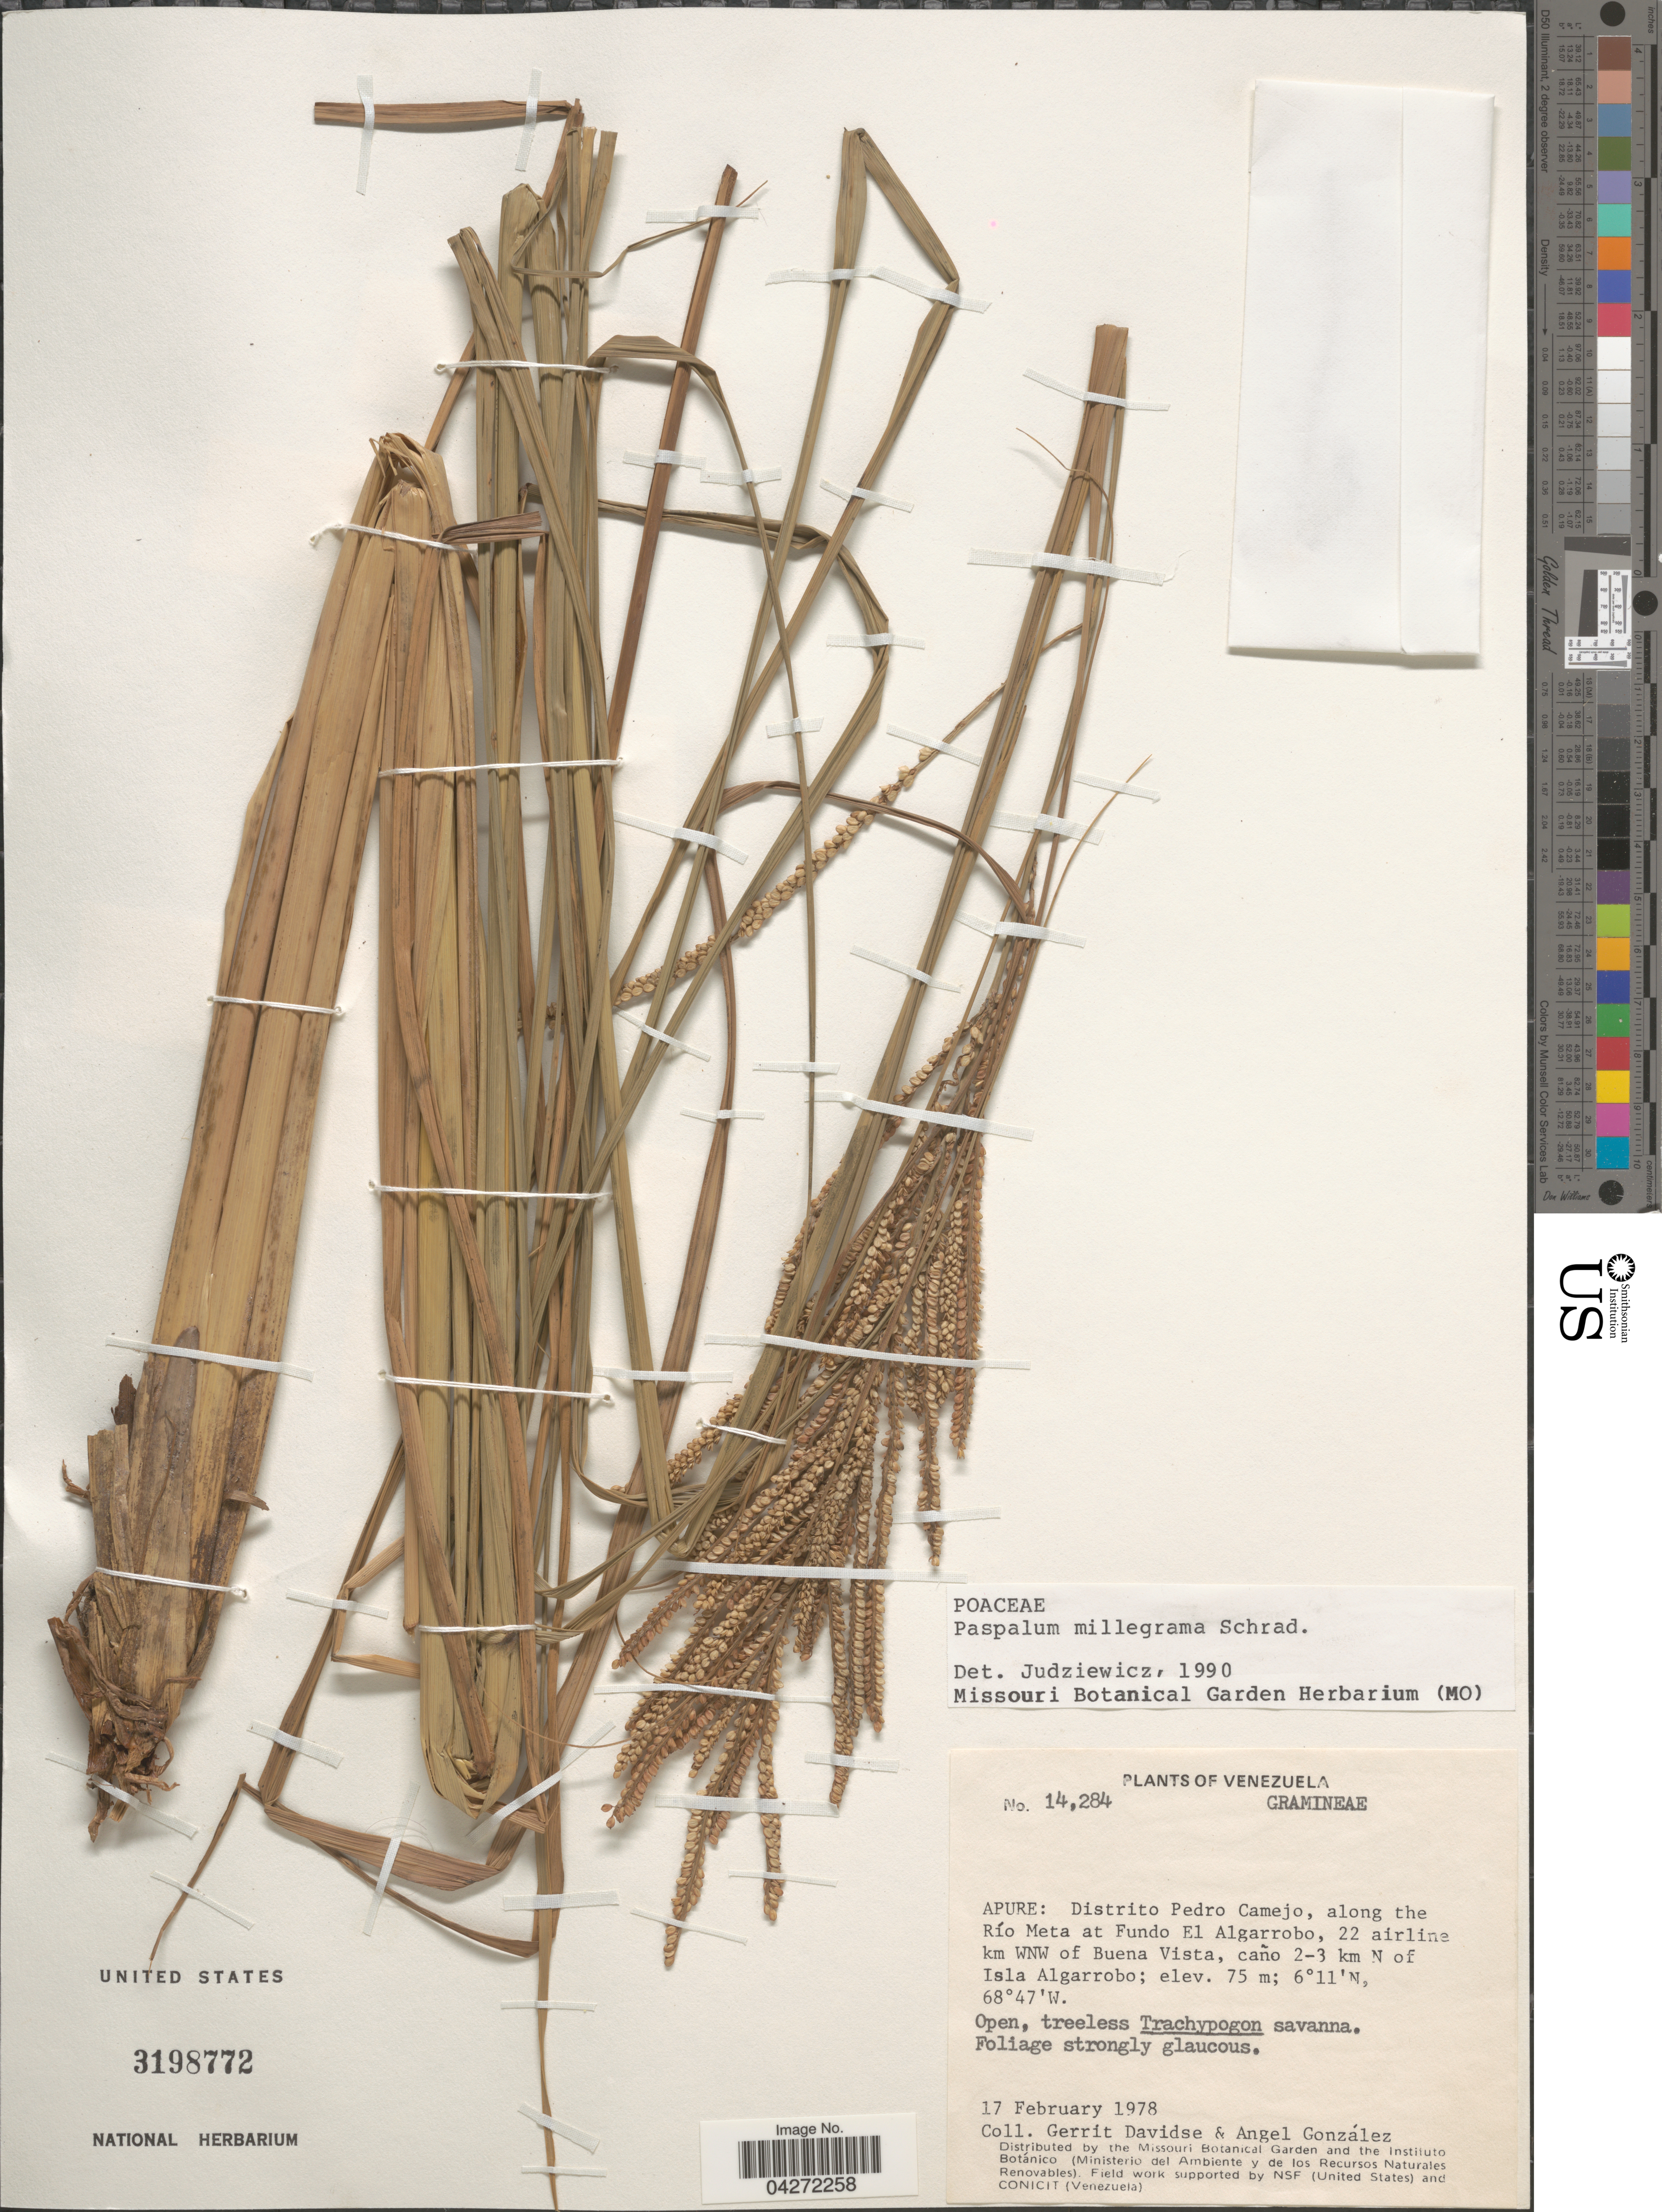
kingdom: Plantae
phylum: Tracheophyta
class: Liliopsida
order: Poales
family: Poaceae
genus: Paspalum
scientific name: Paspalum millegrana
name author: Schrad.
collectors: G. Davidse & A. C. González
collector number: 14284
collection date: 1978-02-17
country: Venezuela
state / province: Apure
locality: Distrito Pedro Camejo, along the Río Meta at Fundo El Algarrobo, 22 airline km WNW of Buena Vista, caño 2-3 km N of Isla Algarrobo.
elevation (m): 75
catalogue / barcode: US 3198772